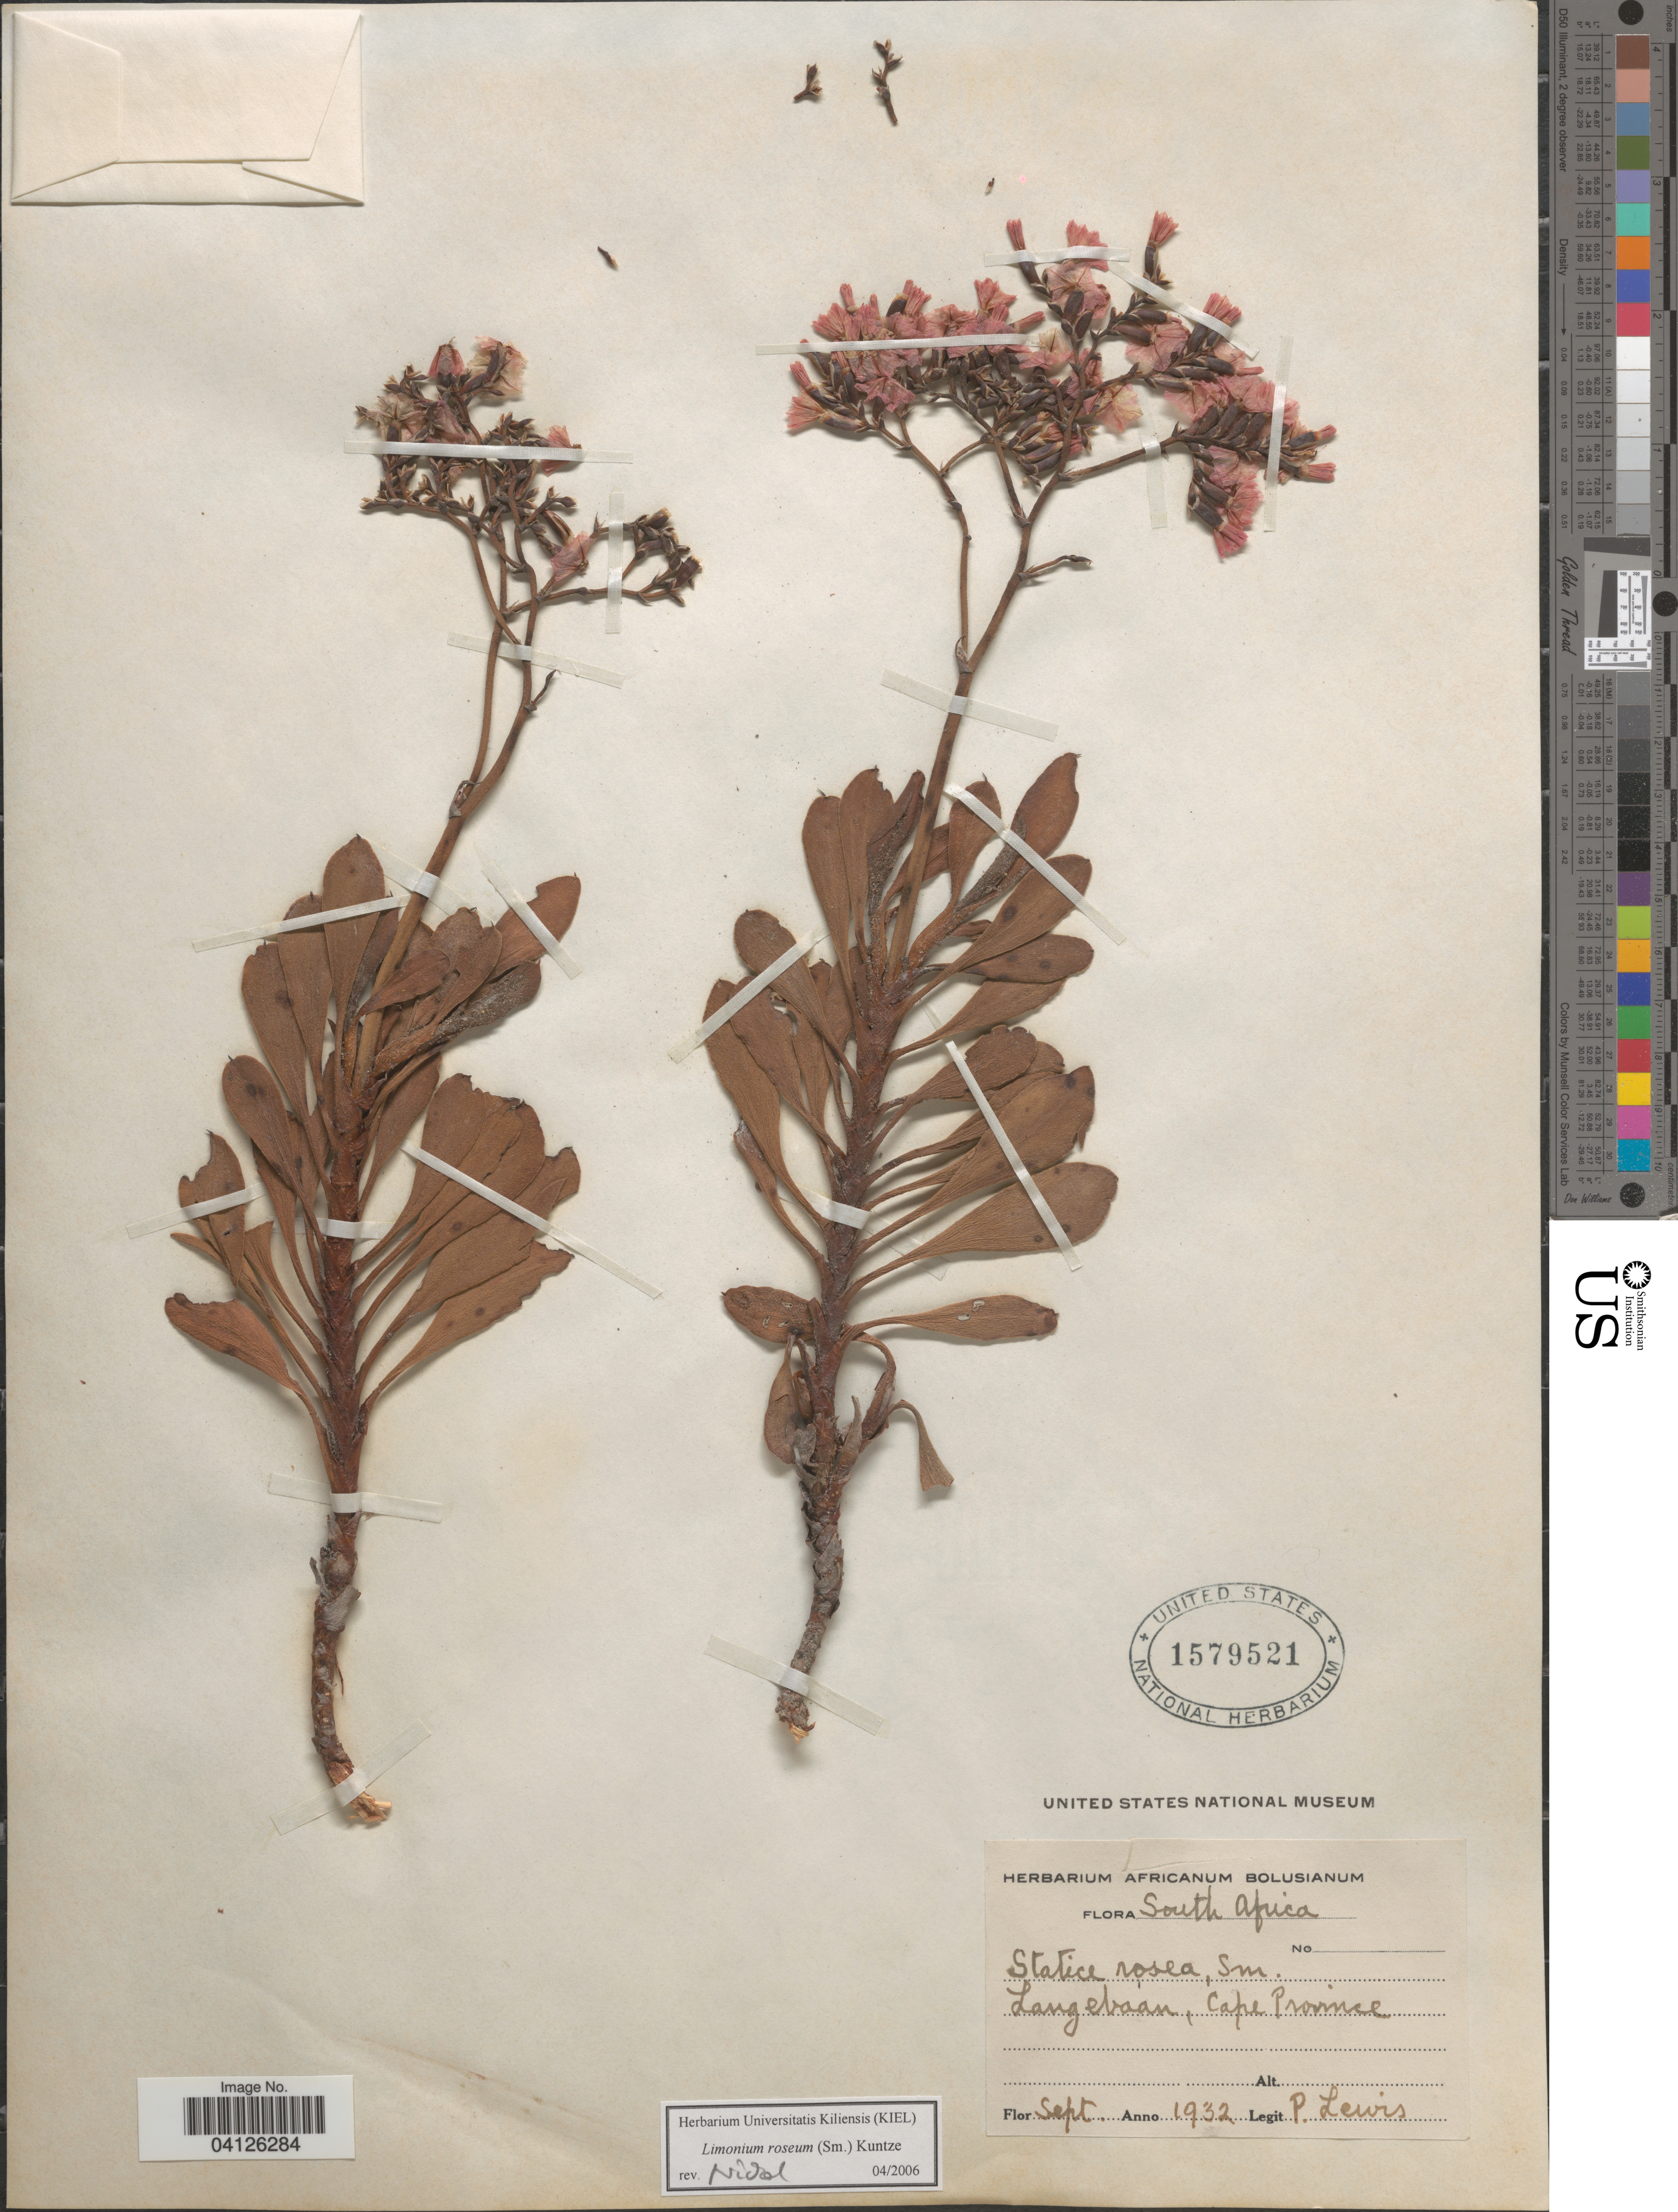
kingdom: Plantae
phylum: Tracheophyta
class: Magnoliopsida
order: Caryophyllales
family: Plumbaginaceae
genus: Limonium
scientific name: Limonium roseum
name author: Kuntze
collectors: P. Lewis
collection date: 1932-09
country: South Africa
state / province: Western Cape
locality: Langebaan.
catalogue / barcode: US 1579521